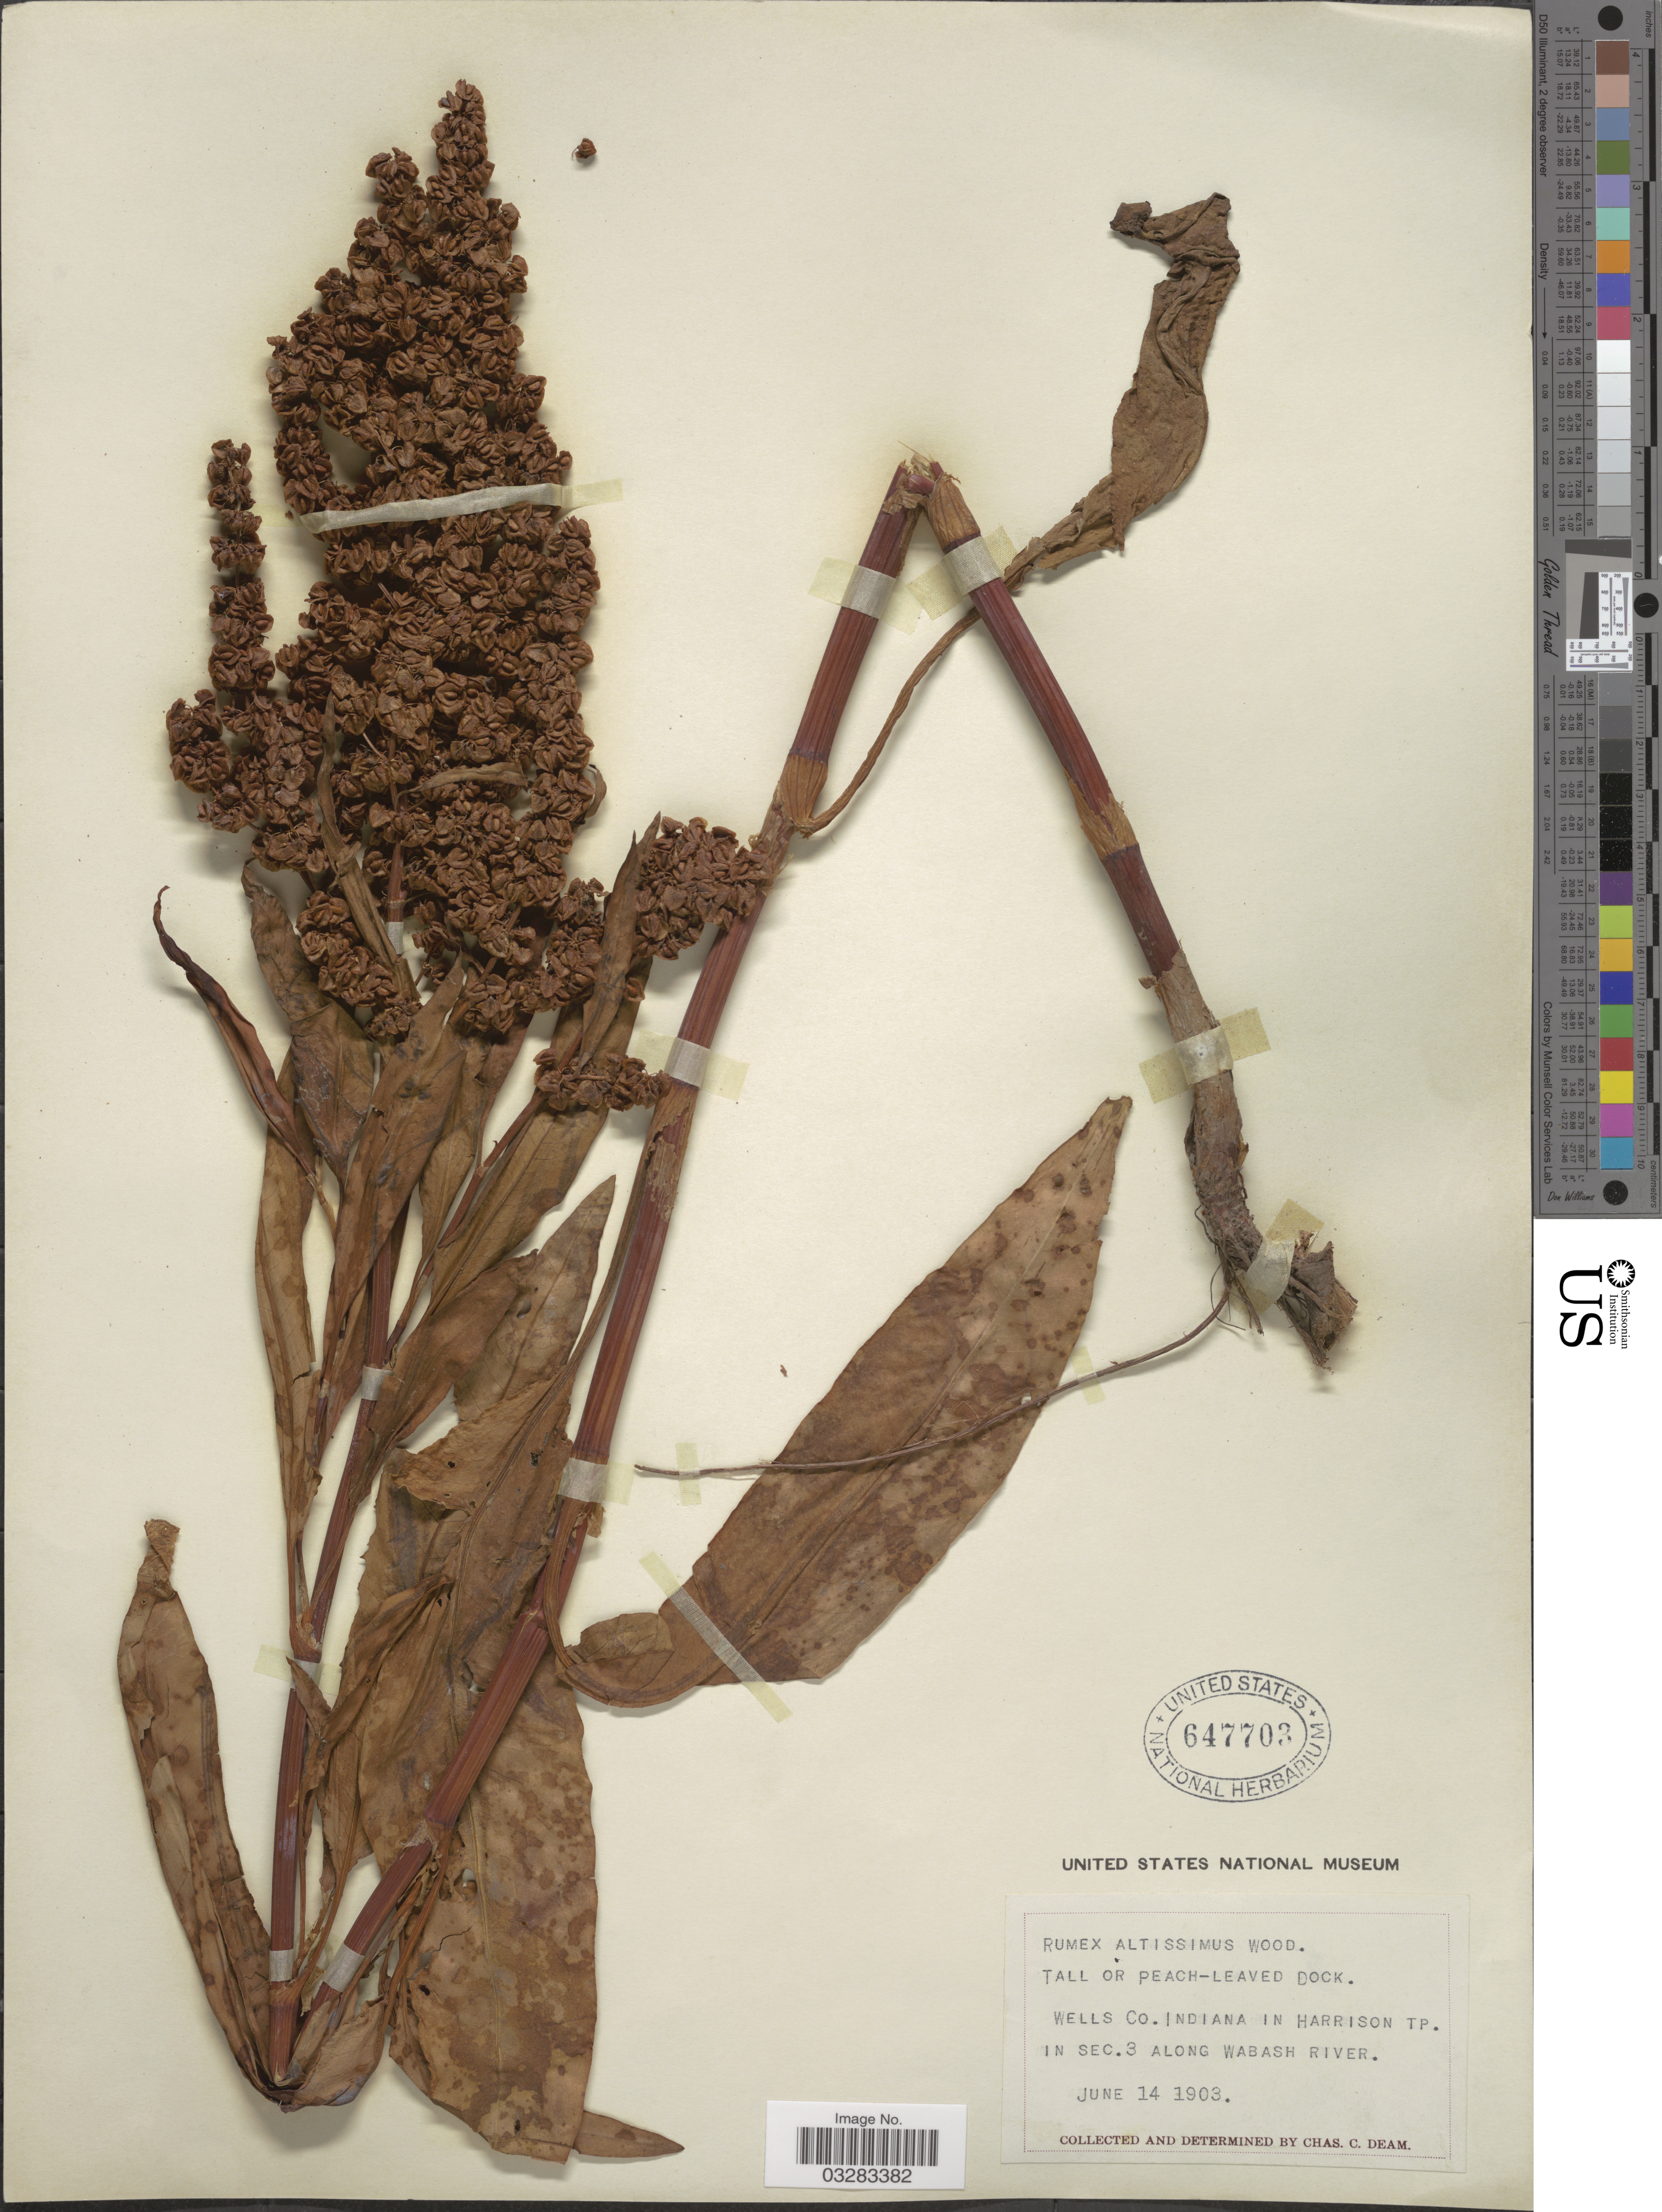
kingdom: Plantae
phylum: Tracheophyta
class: Magnoliopsida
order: Caryophyllales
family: Polygonaceae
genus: Rumex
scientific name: Rumex altissimus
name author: Alph. Wood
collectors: C. C. Deam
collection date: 1903-06-14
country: United States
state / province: Indiana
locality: Wells Co. Indiana in Harrison Tp. In Sec.3 along Wabash River.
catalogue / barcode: US 647703